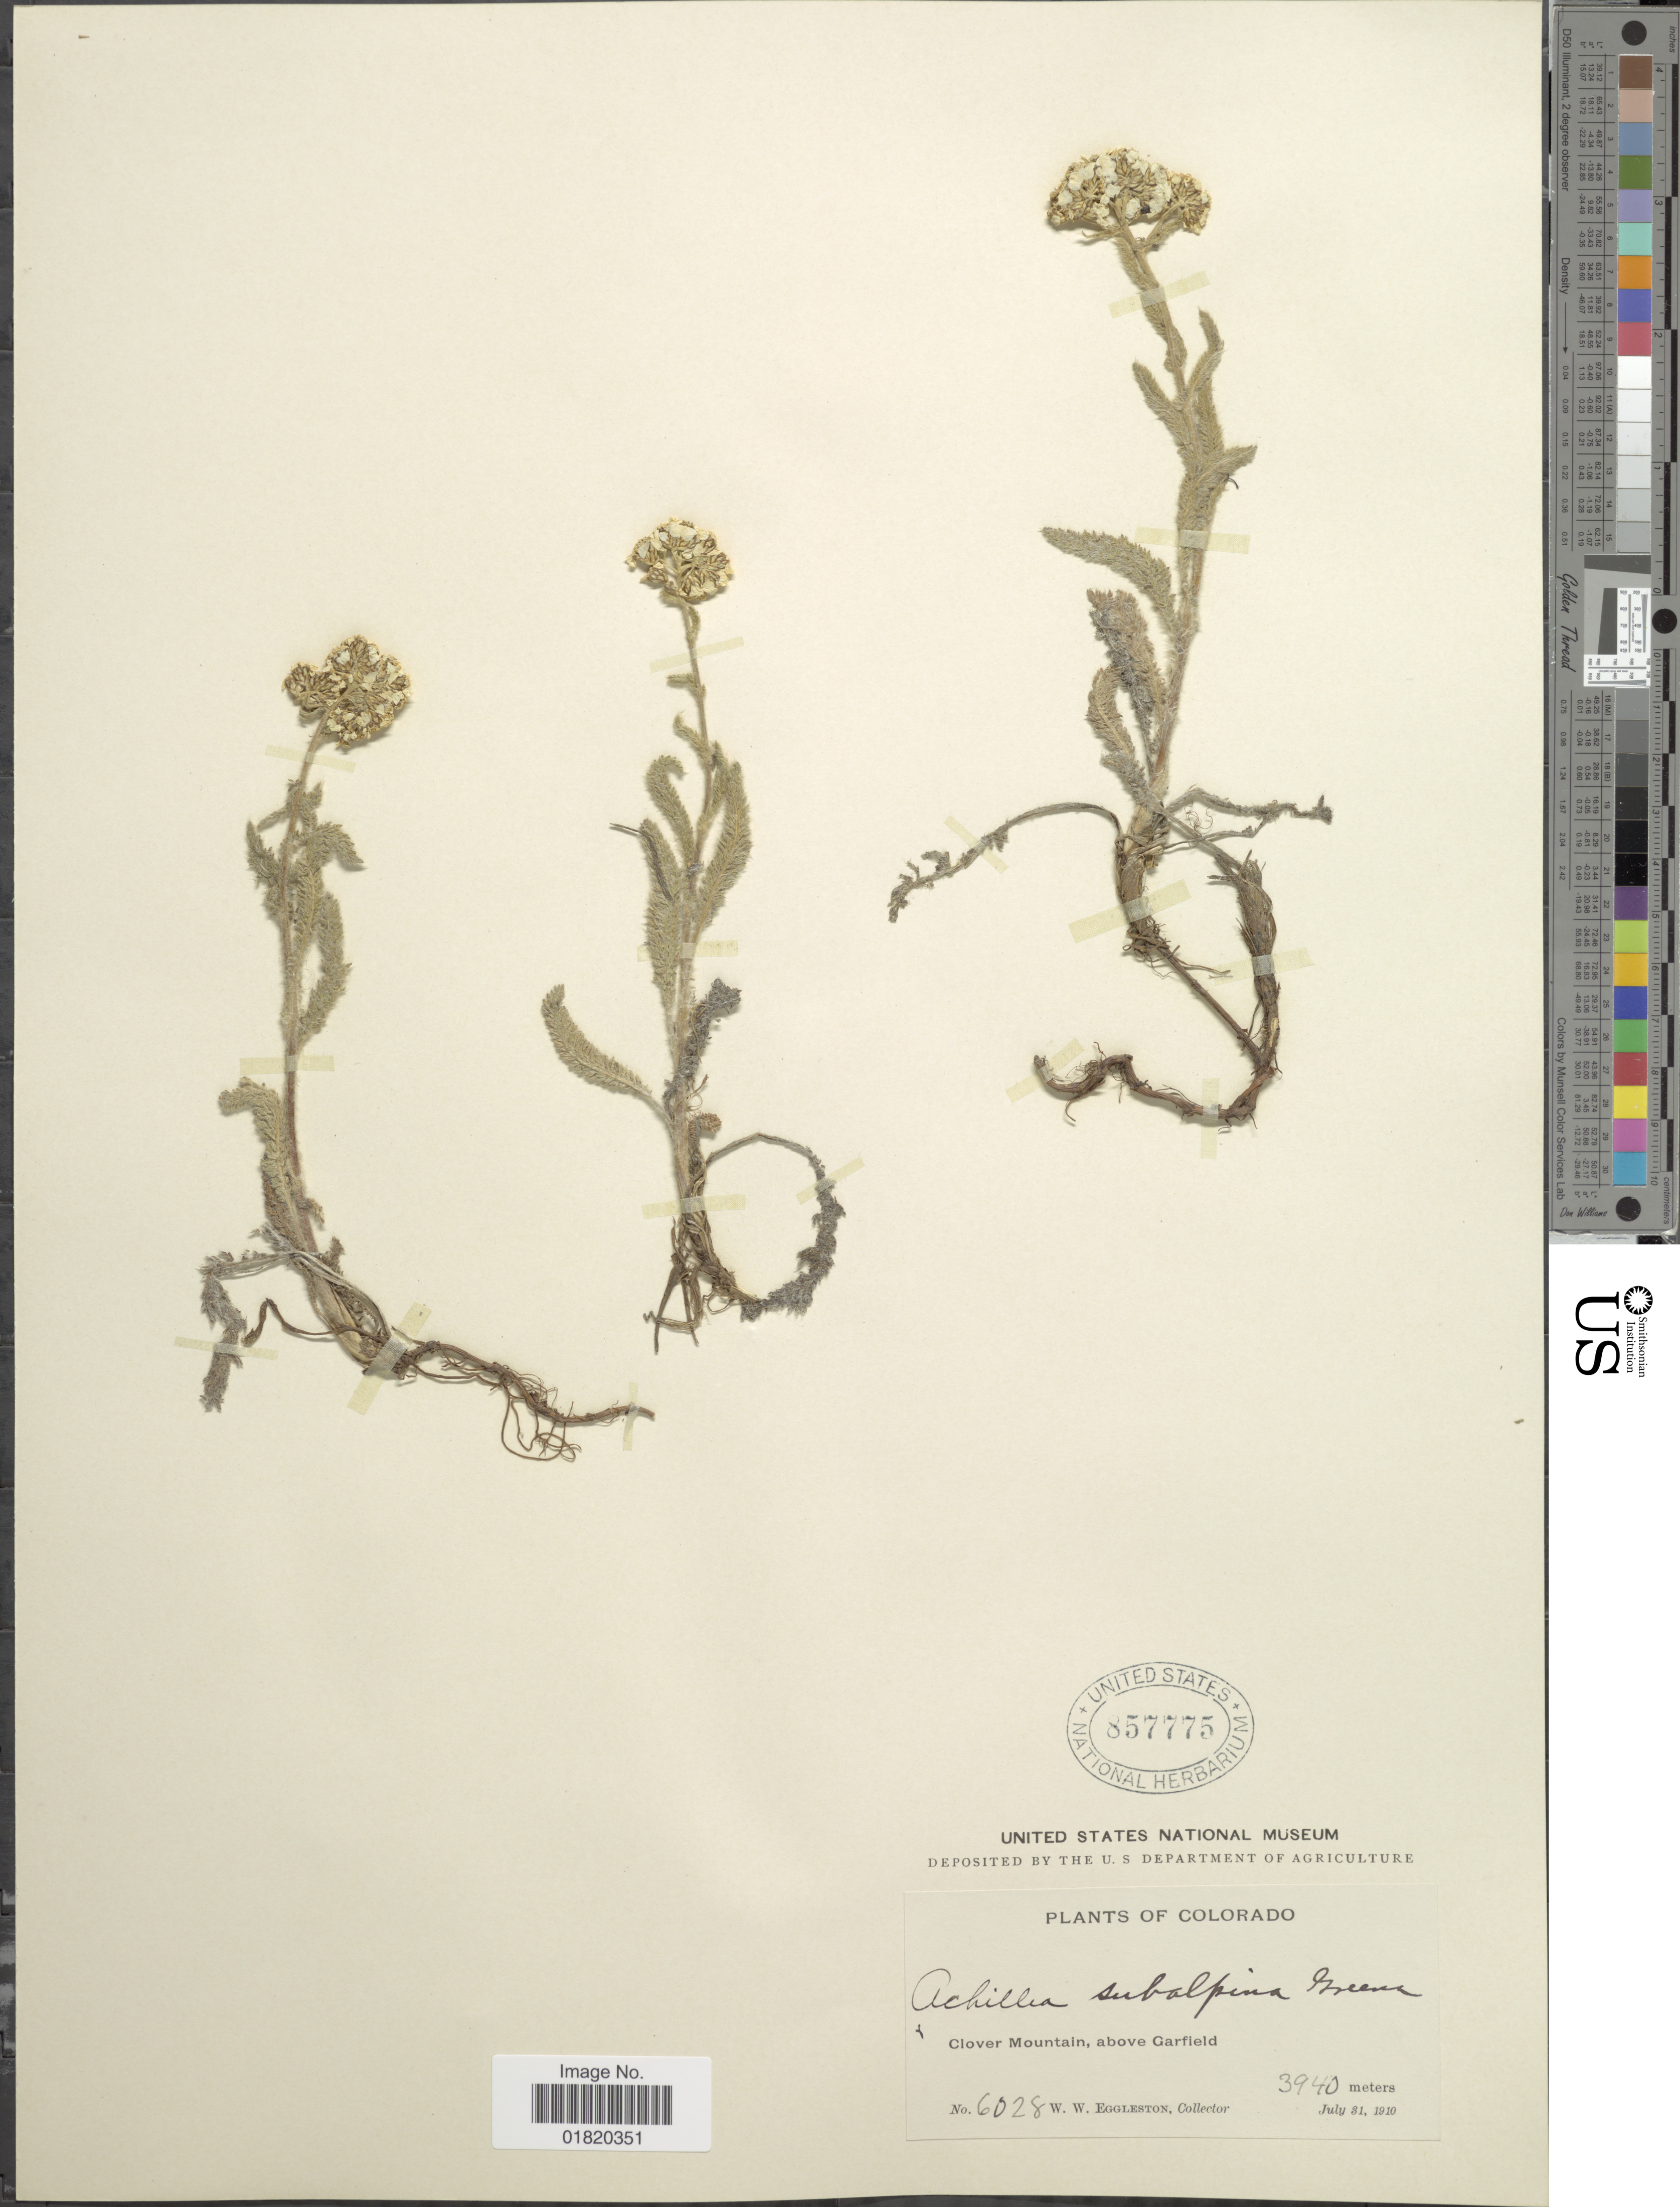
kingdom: Plantae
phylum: Tracheophyta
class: Magnoliopsida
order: Asterales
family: Asteraceae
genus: Achillea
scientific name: Achillea subalpina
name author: Greene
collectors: W. W. Eggleston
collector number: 6028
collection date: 1910-07-31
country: United States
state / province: Colorado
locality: Clover Mountain, above Garfield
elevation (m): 3940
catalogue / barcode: US 857775